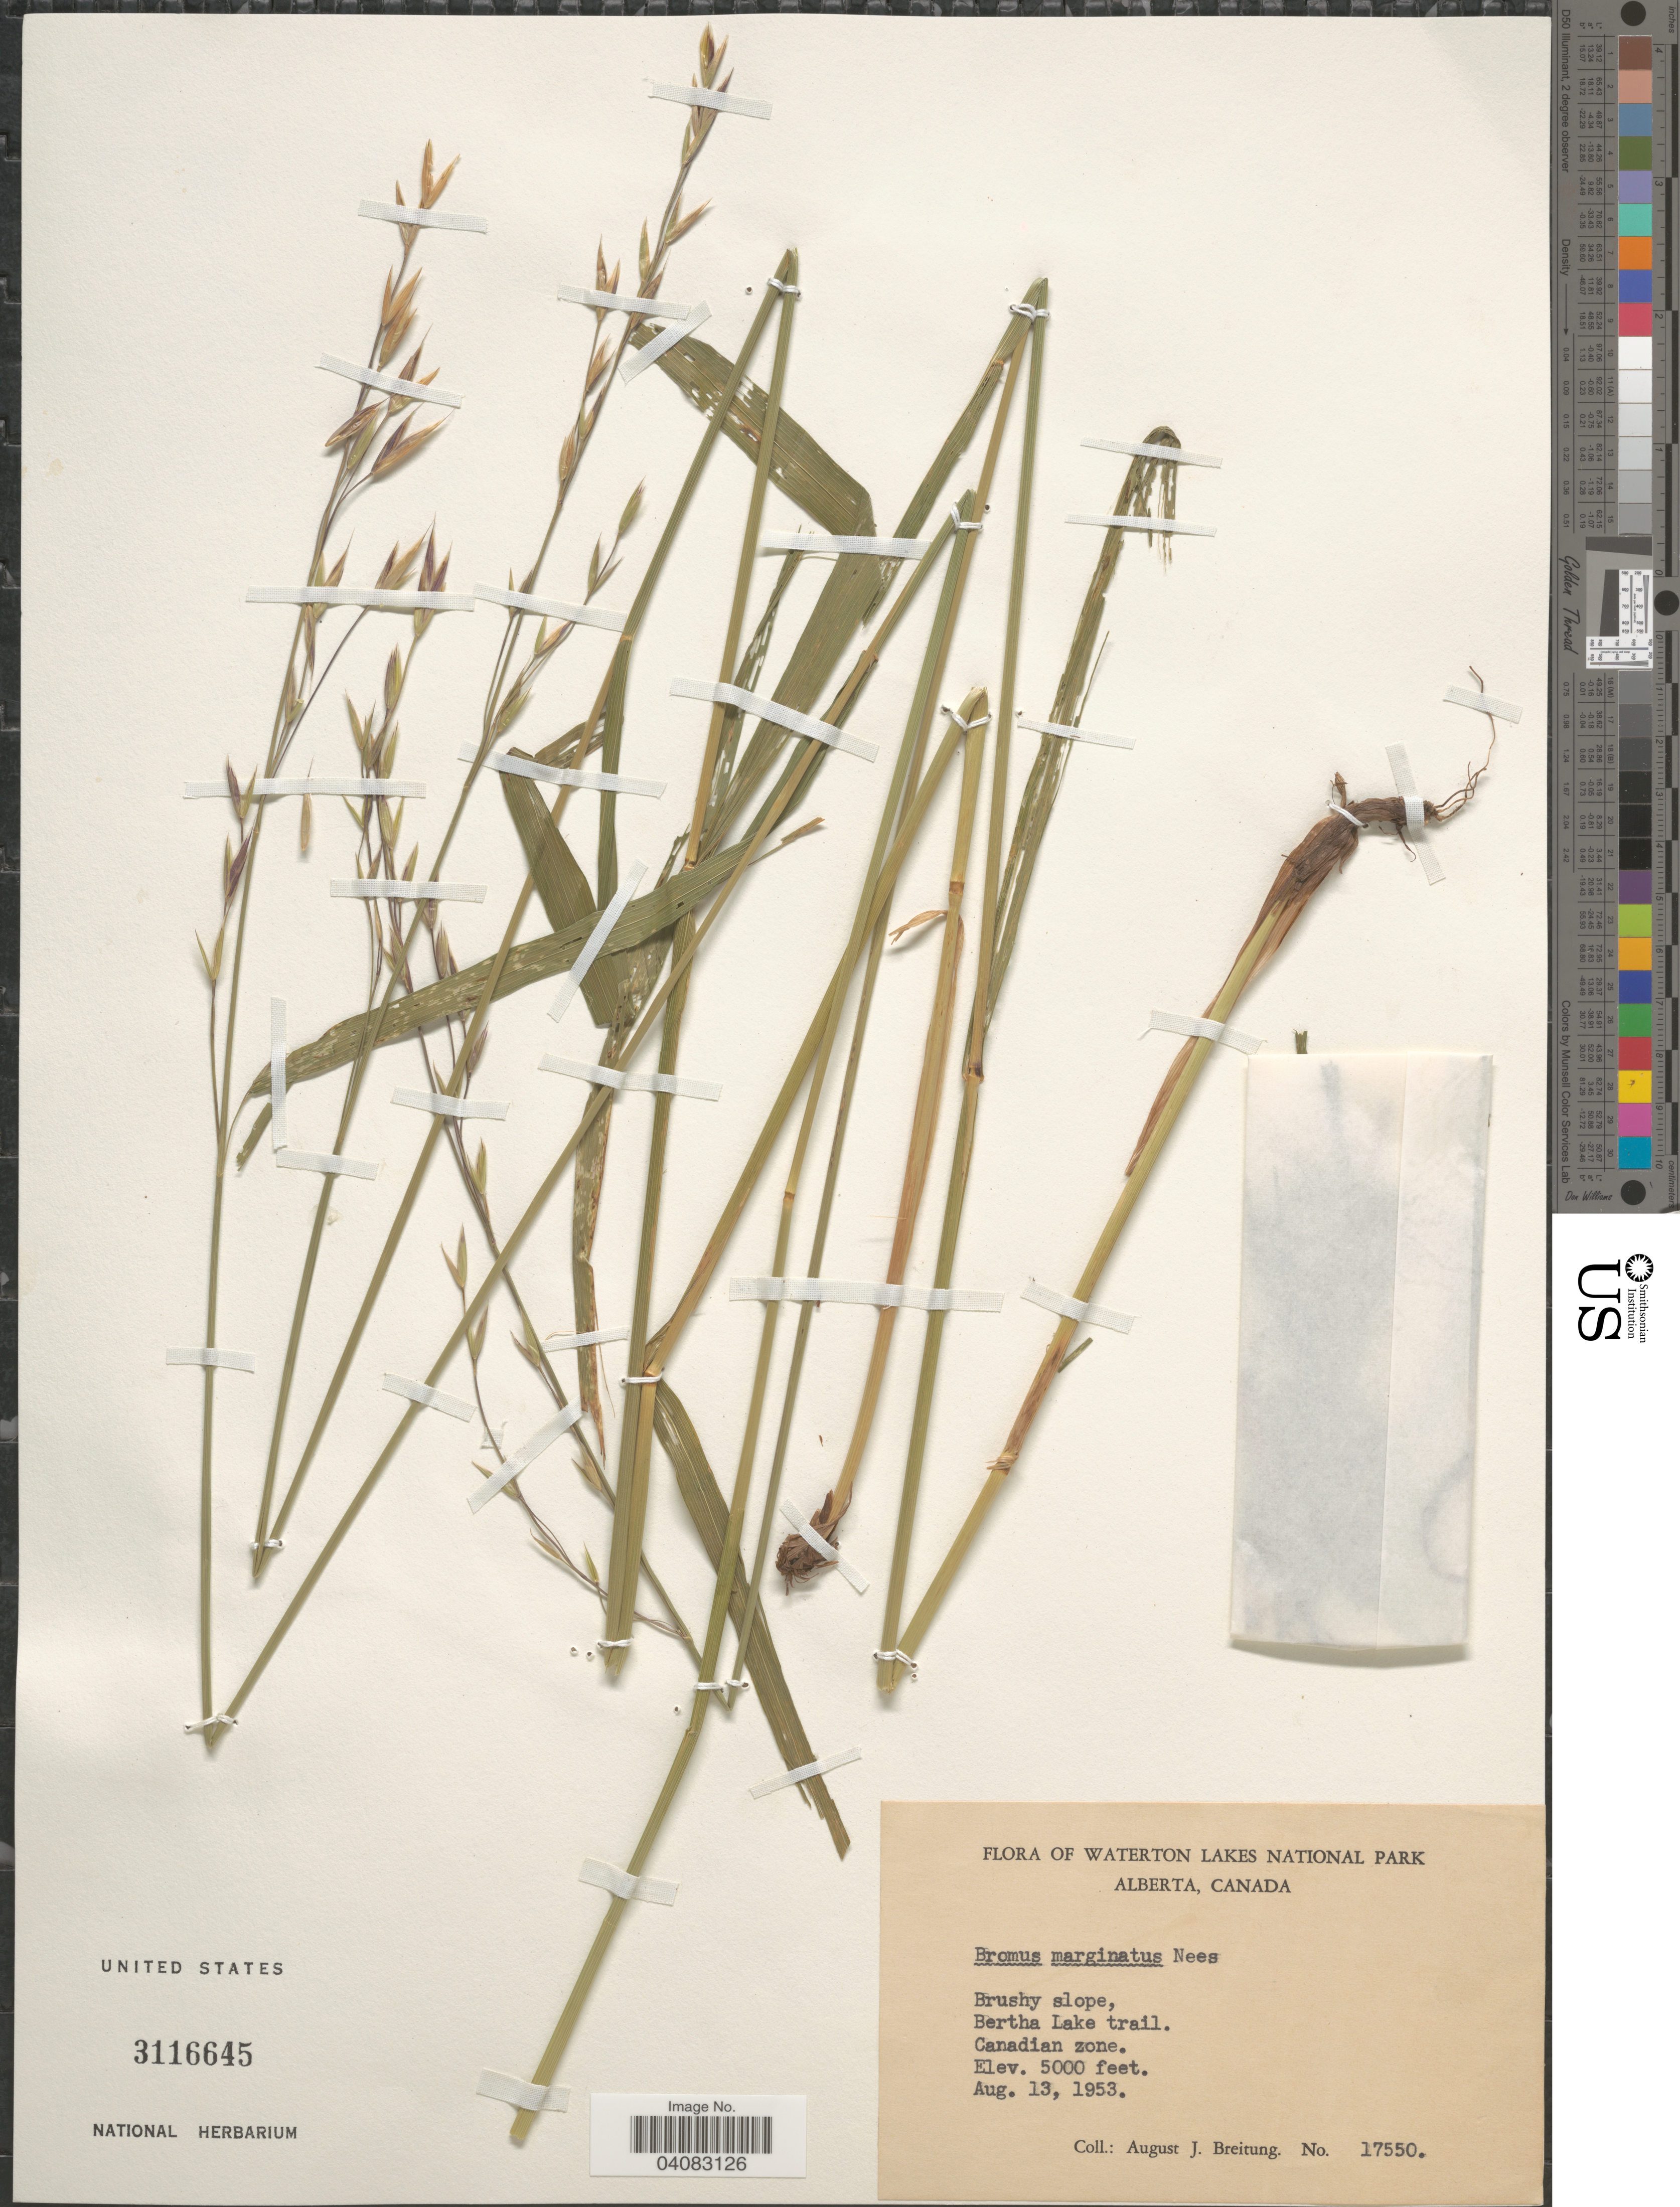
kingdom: Plantae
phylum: Tracheophyta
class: Liliopsida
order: Poales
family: Poaceae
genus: Bromus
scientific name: Bromus marginatus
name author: Nees ex Steud.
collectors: A. Breitung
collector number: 17550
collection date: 1953-08-13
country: Canada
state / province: Alberta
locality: Waterton Lakes National Park. Brushy slope, Bertha Lake trail. Canadian zone.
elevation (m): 1524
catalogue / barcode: US 3116645